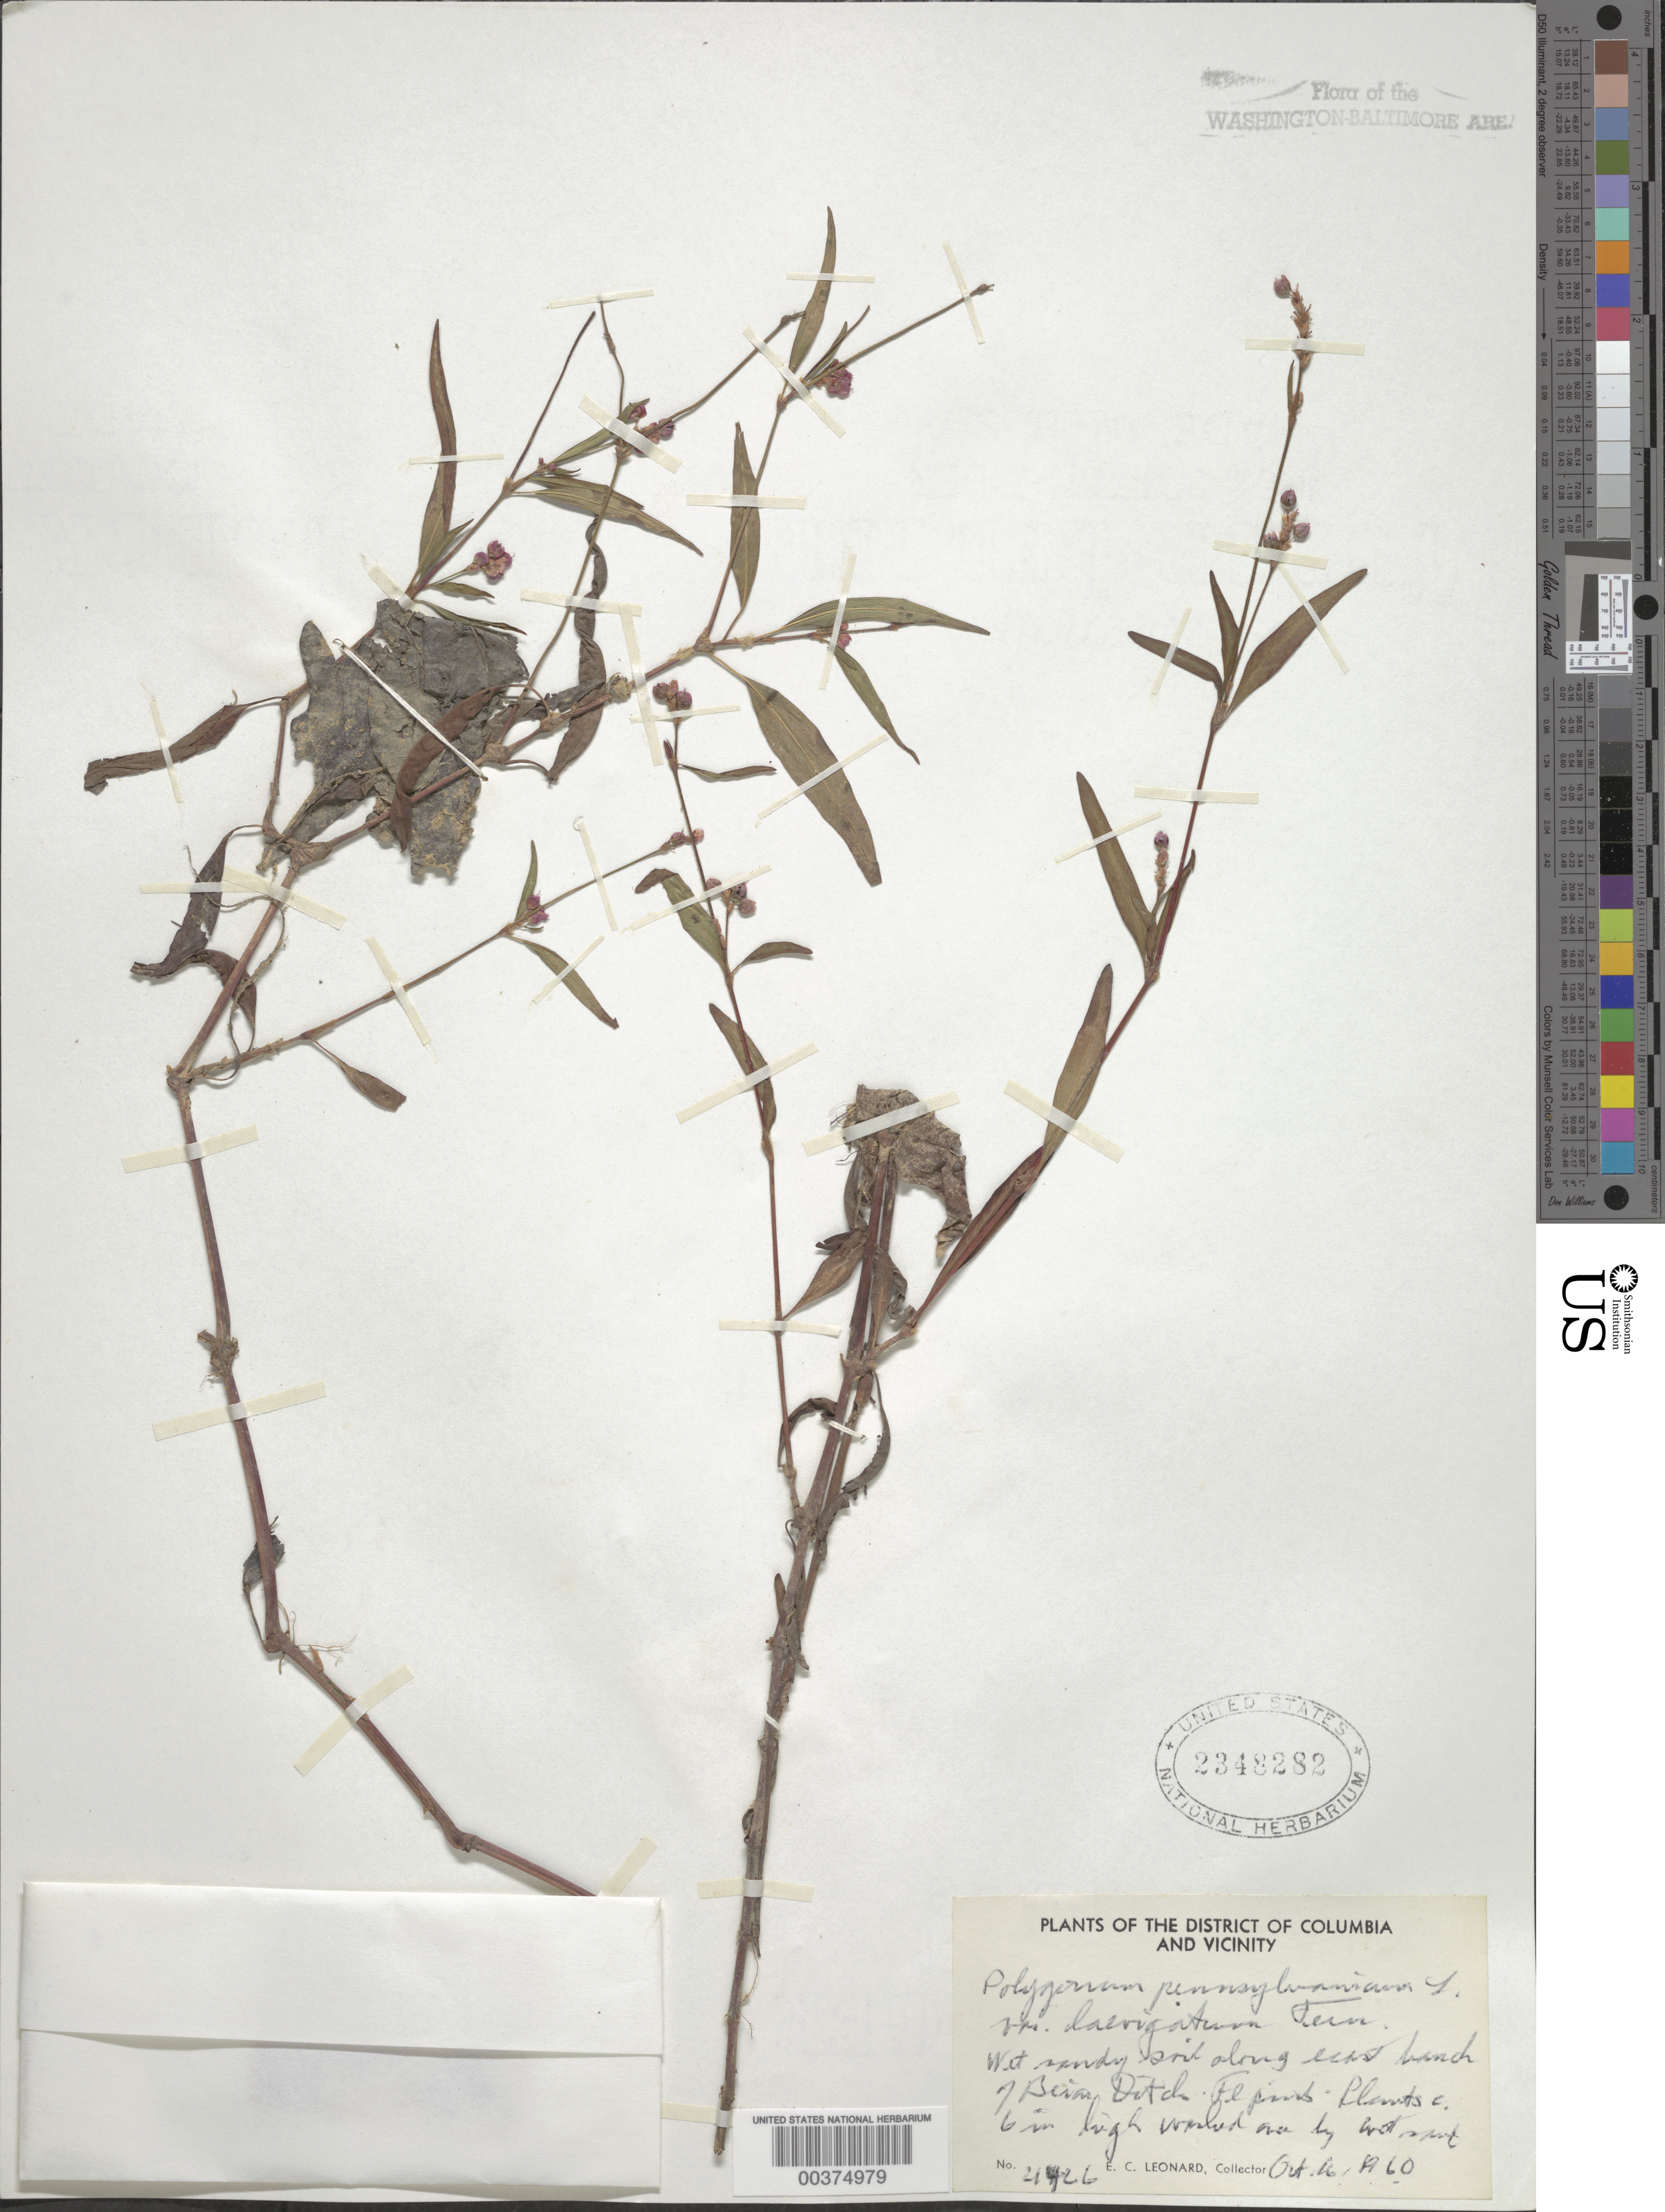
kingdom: Plantae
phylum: Tracheophyta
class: Magnoliopsida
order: Caryophyllales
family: Polygonaceae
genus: Persicaria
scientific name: Persicaria pensylvanica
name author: (L.) M. Gómez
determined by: Atha, D. E.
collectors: E. C. Leonard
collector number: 21426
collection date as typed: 16 Oct 1960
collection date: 1960-10-16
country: United States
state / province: Maryland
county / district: Prince George's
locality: Briar Ditch, Martins Woods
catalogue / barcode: US 2348282